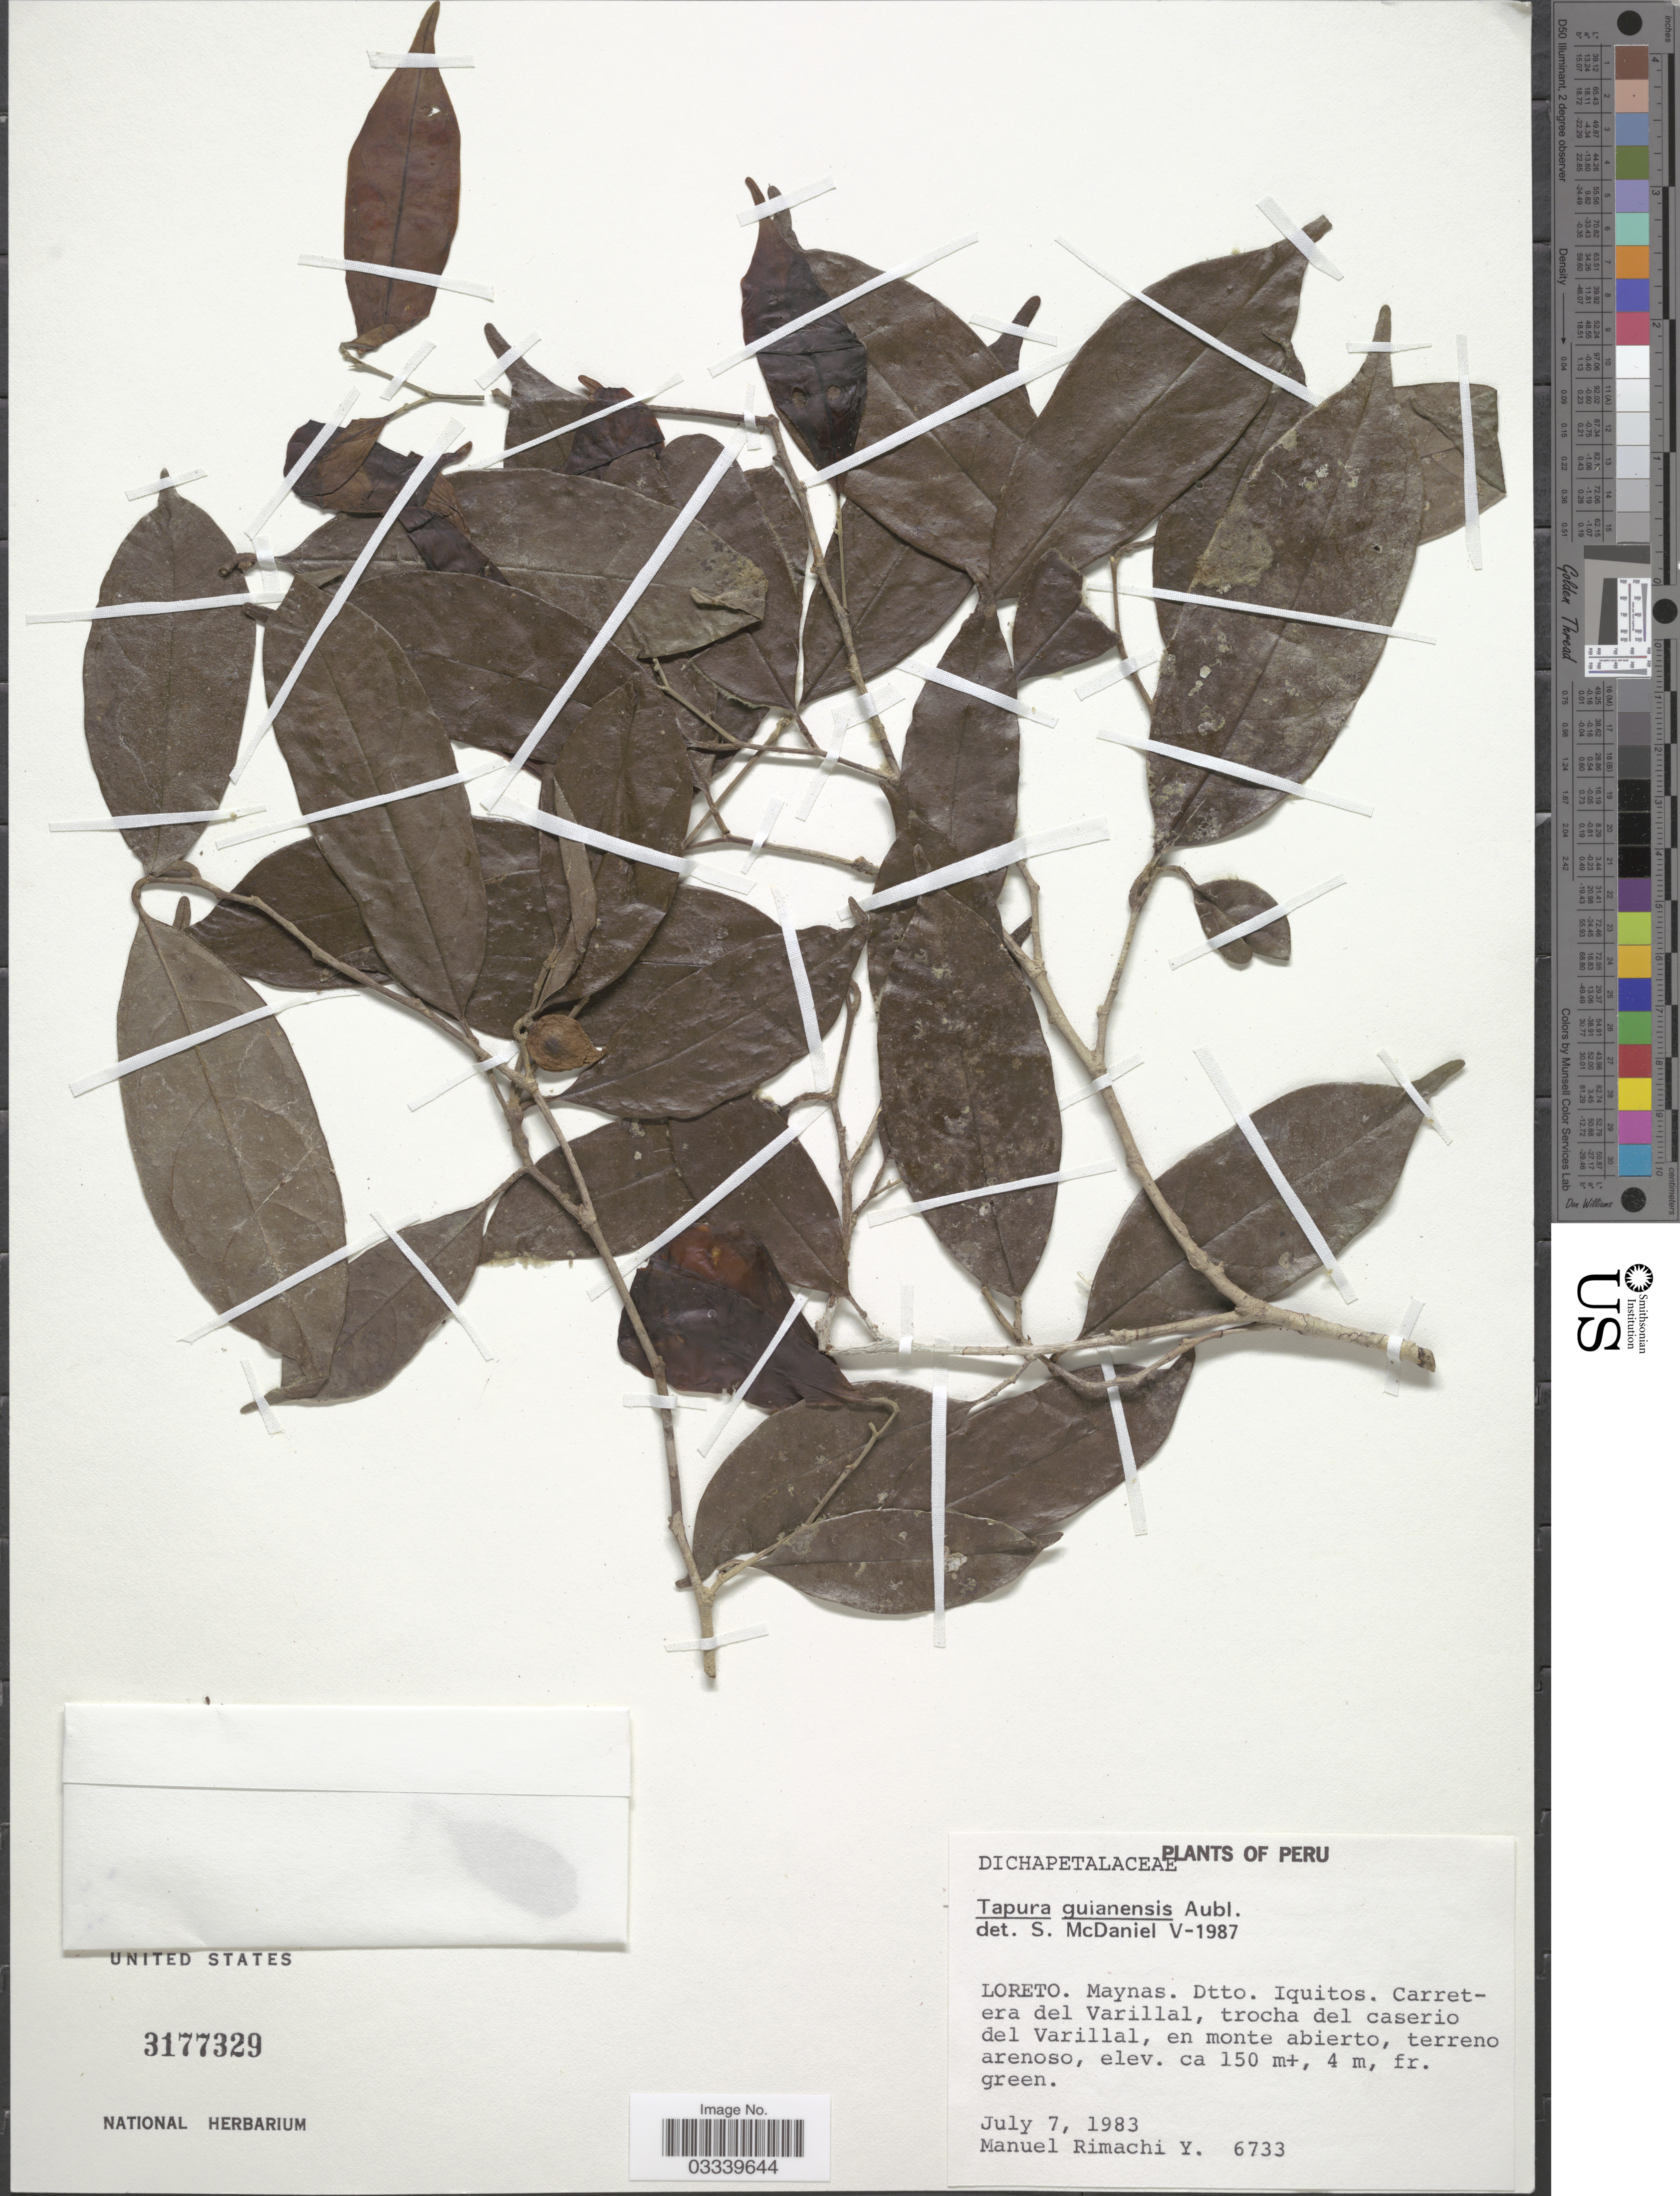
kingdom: Plantae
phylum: Tracheophyta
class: Magnoliopsida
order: Malpighiales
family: Dichapetalaceae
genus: Tapura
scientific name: Tapura guianensis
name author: Aubl.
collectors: M. Rimachi Y.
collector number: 6733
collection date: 1983-07-07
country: Peru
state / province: Loreto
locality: Maynas. Dtto. Iquitos. Carretera del Varillal, trocha del caserio del Varillal, en monte abierto, terreno arenoso.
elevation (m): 150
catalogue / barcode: US 3177329